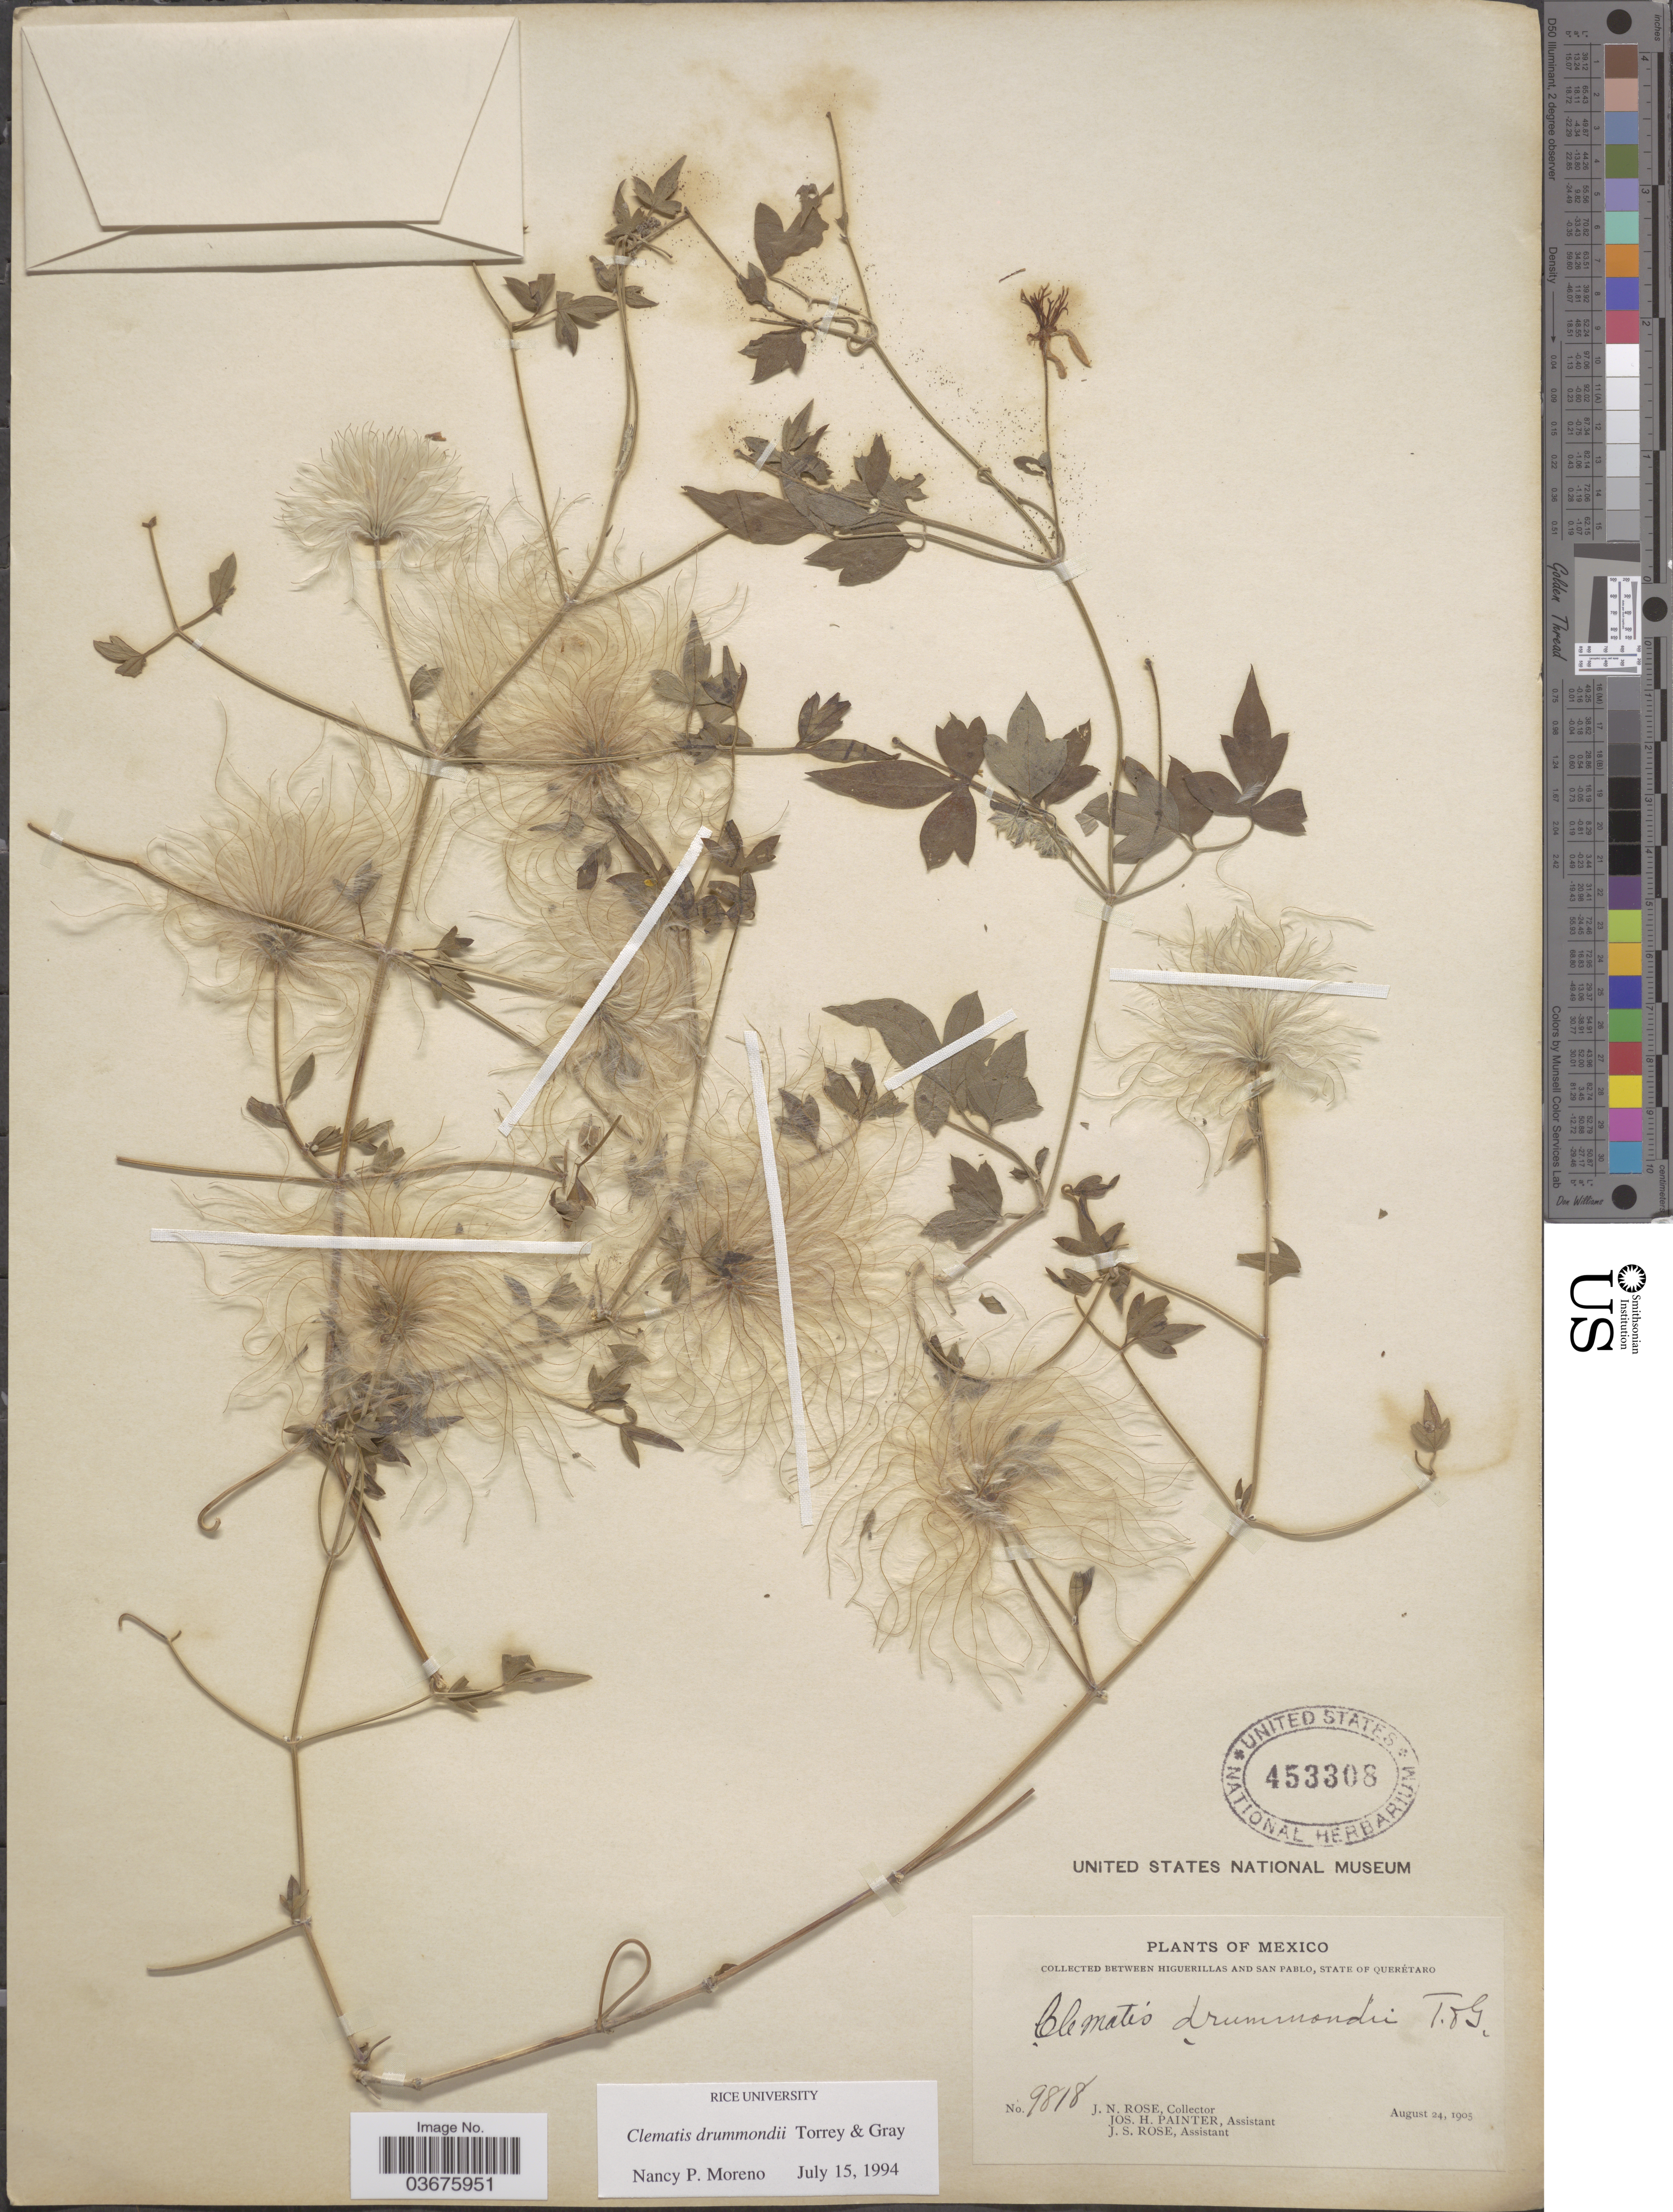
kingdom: Plantae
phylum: Tracheophyta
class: Magnoliopsida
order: Ranunculales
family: Ranunculaceae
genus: Clematis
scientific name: Clematis drummondii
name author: Torr. & A. Gray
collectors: J. N. Rose, J. H. Painter & J. S. Rose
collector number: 9818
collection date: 1905-08-24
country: Mexico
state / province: Querétaro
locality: Between Higuerillas and San Pablo.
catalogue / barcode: US 453308